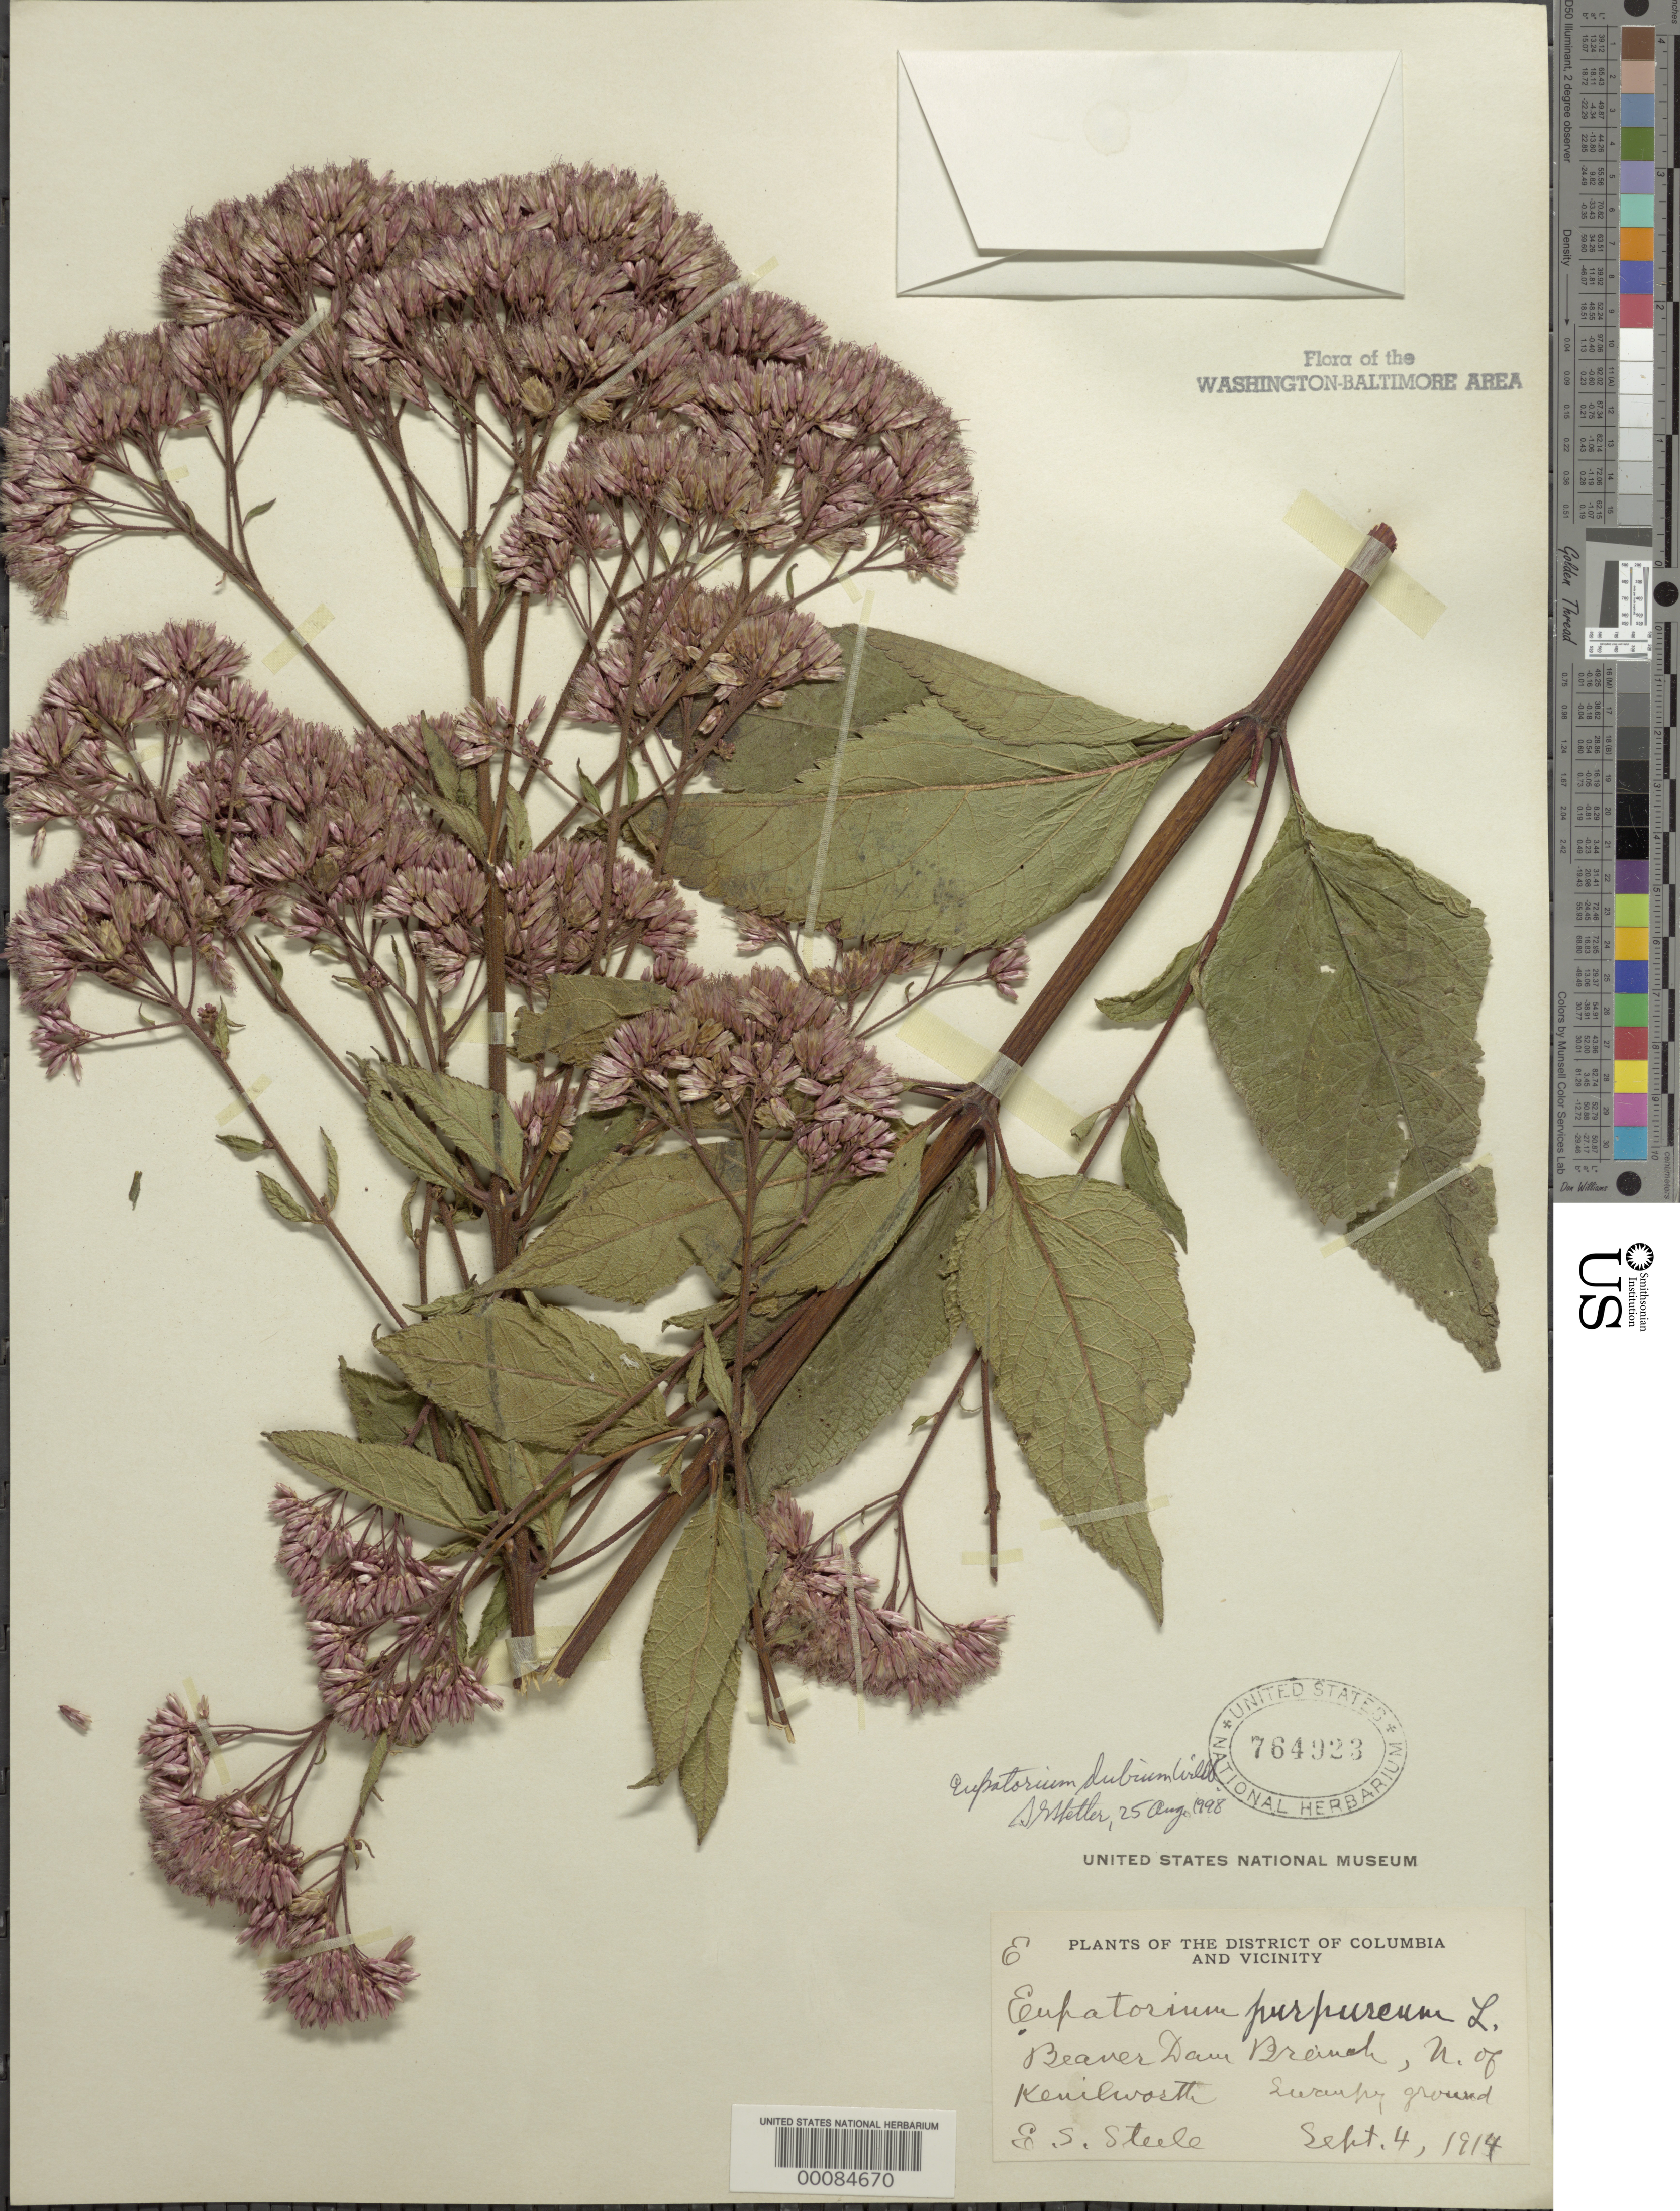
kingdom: Plantae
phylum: Tracheophyta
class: Magnoliopsida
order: Asterales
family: Asteraceae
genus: Eupatorium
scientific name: Eupatorium dubium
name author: Willd. ex Poir.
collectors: E. Steele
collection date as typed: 04 Sep 1914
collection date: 1914-09-04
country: United States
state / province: Maryland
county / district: Prince George's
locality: Beaver Dam Branch, north of Kenilworth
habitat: Swampy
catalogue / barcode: US 764923